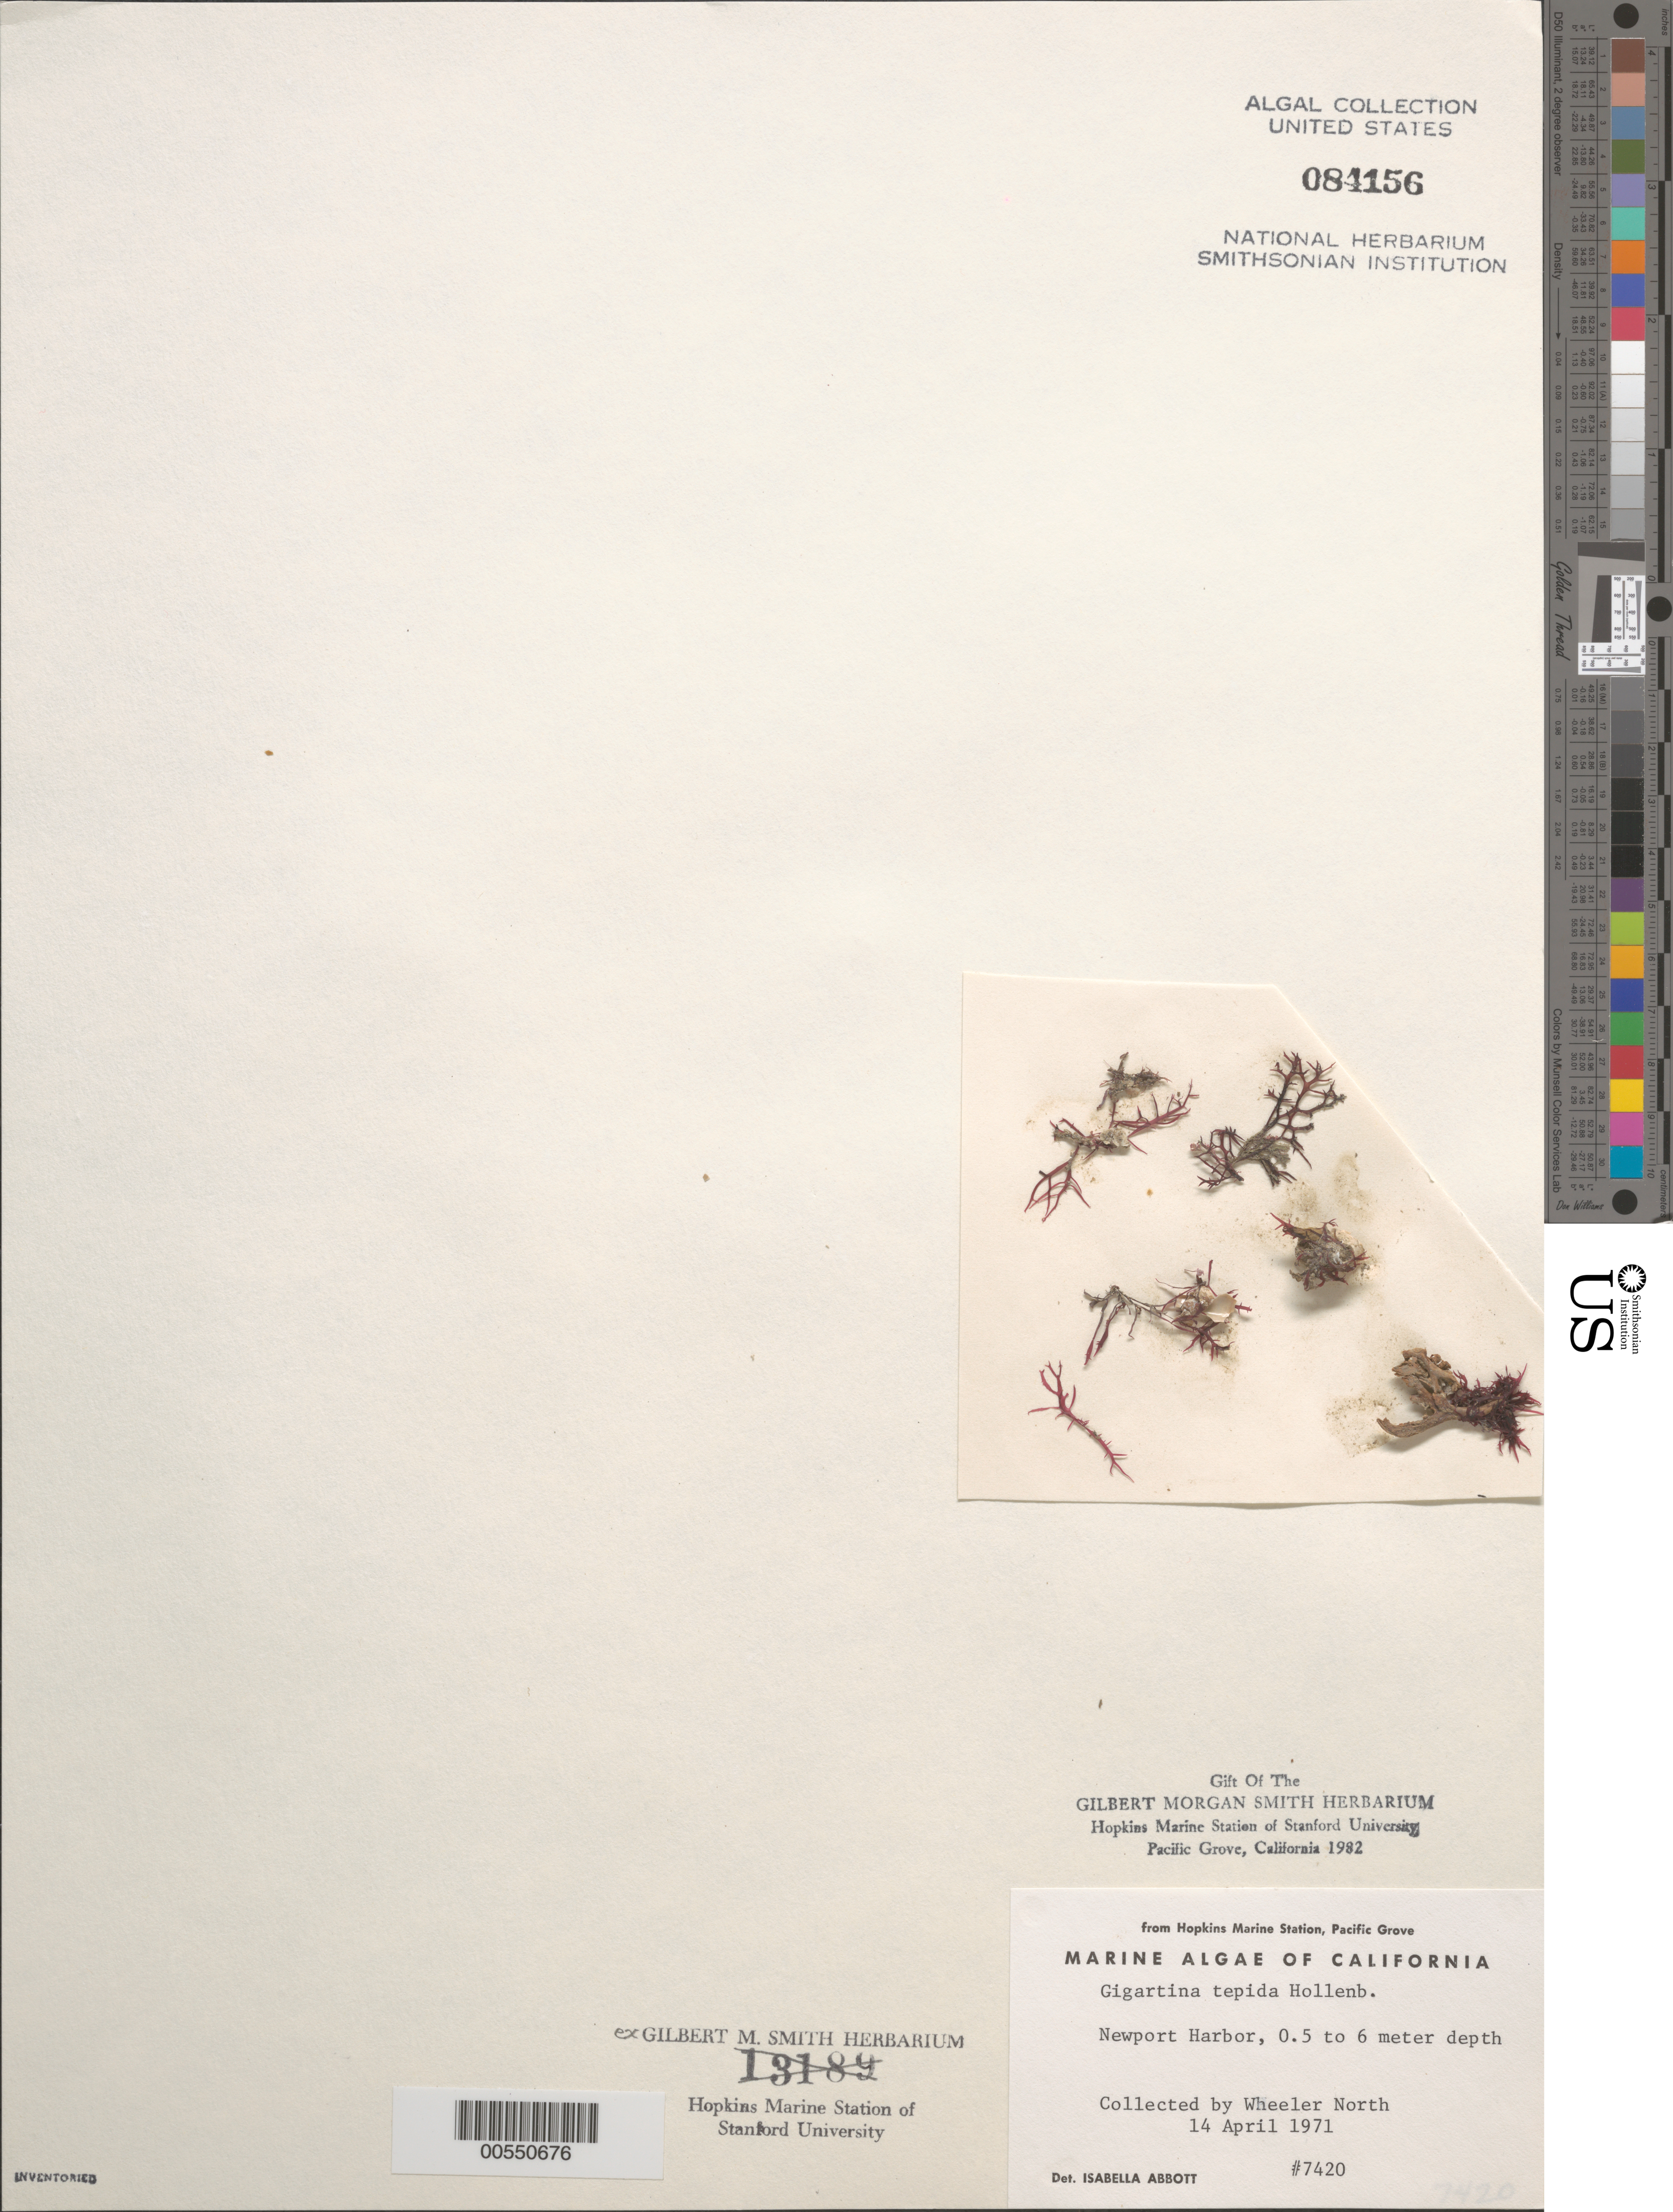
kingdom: Plantae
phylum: Rhodophyta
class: Florideophyceae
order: Gigartinales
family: Gigartinaceae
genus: Chondracanthus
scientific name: Chondracanthus tepidus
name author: (Hollenb.) Guiry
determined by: Algae name updating Project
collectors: W. North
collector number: IAA 7420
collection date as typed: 14 Apr 1971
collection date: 1971-04-14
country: United States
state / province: California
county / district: Orange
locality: Newport Harbor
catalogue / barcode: US 84156